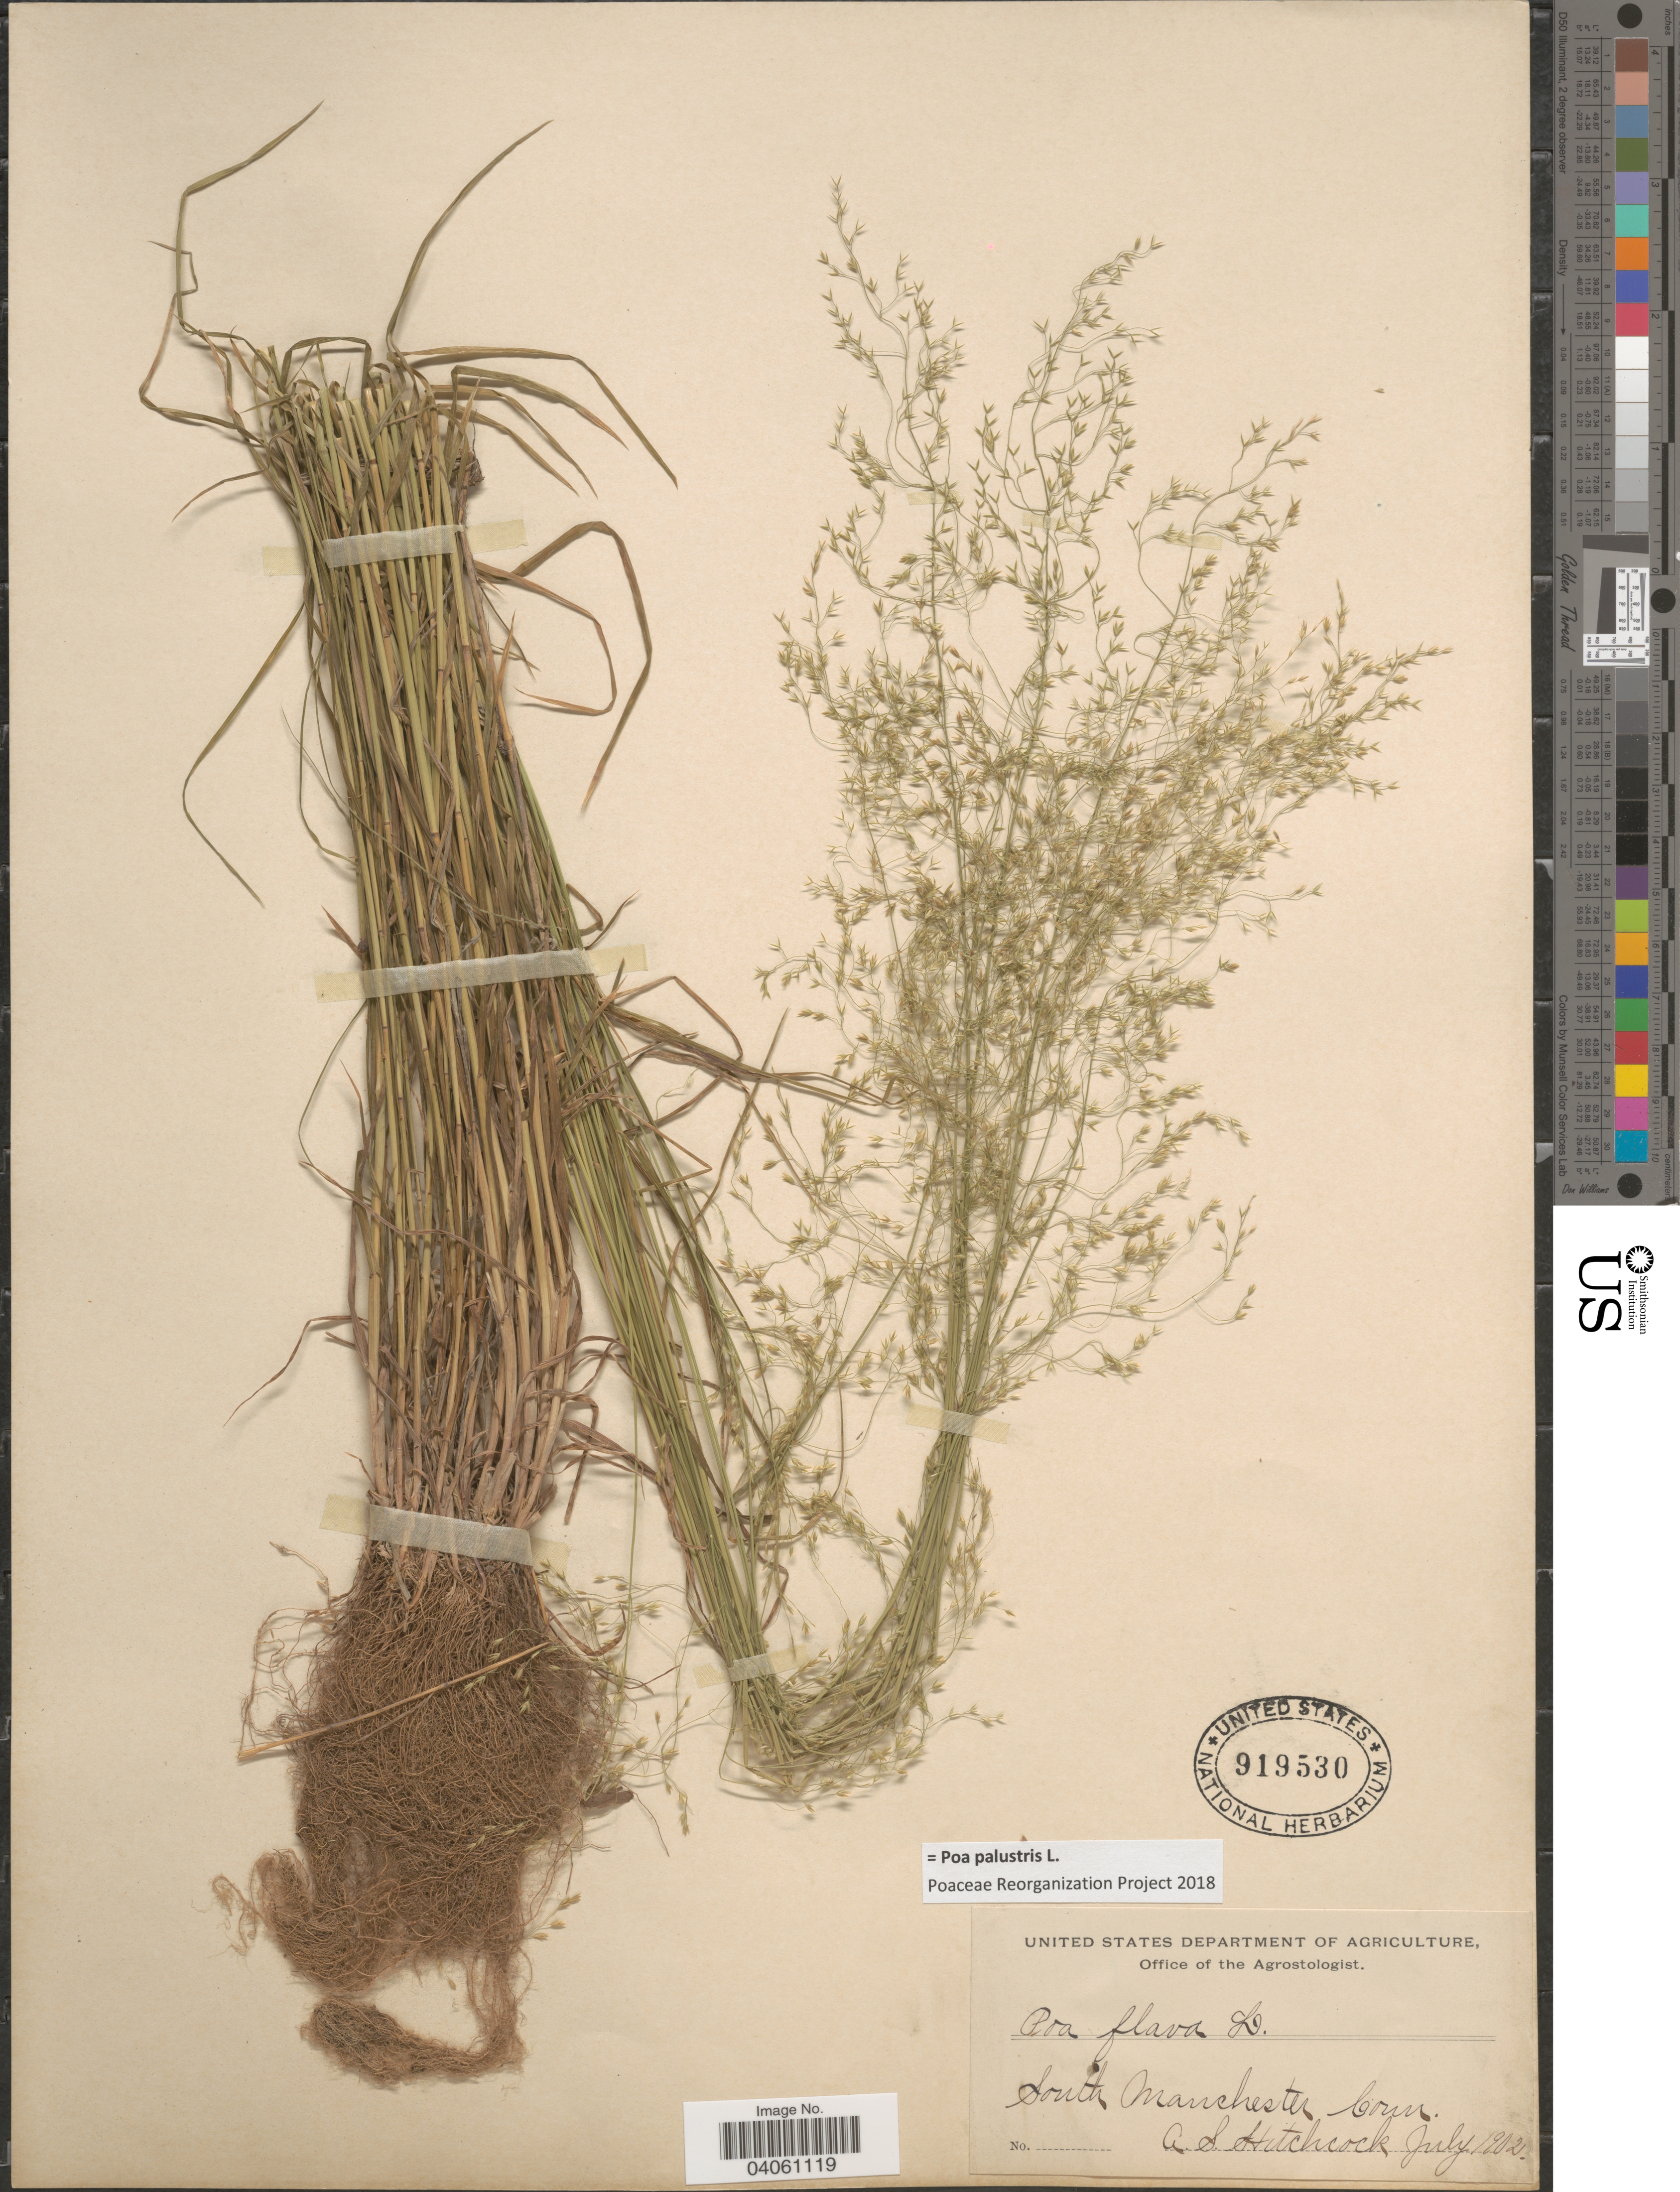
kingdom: Plantae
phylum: Tracheophyta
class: Liliopsida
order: Poales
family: Poaceae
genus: Poa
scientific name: Poa palustris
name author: L.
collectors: A. S. Hitchcock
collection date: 1902-07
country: United States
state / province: Connecticut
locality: South Manchester.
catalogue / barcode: US 919530